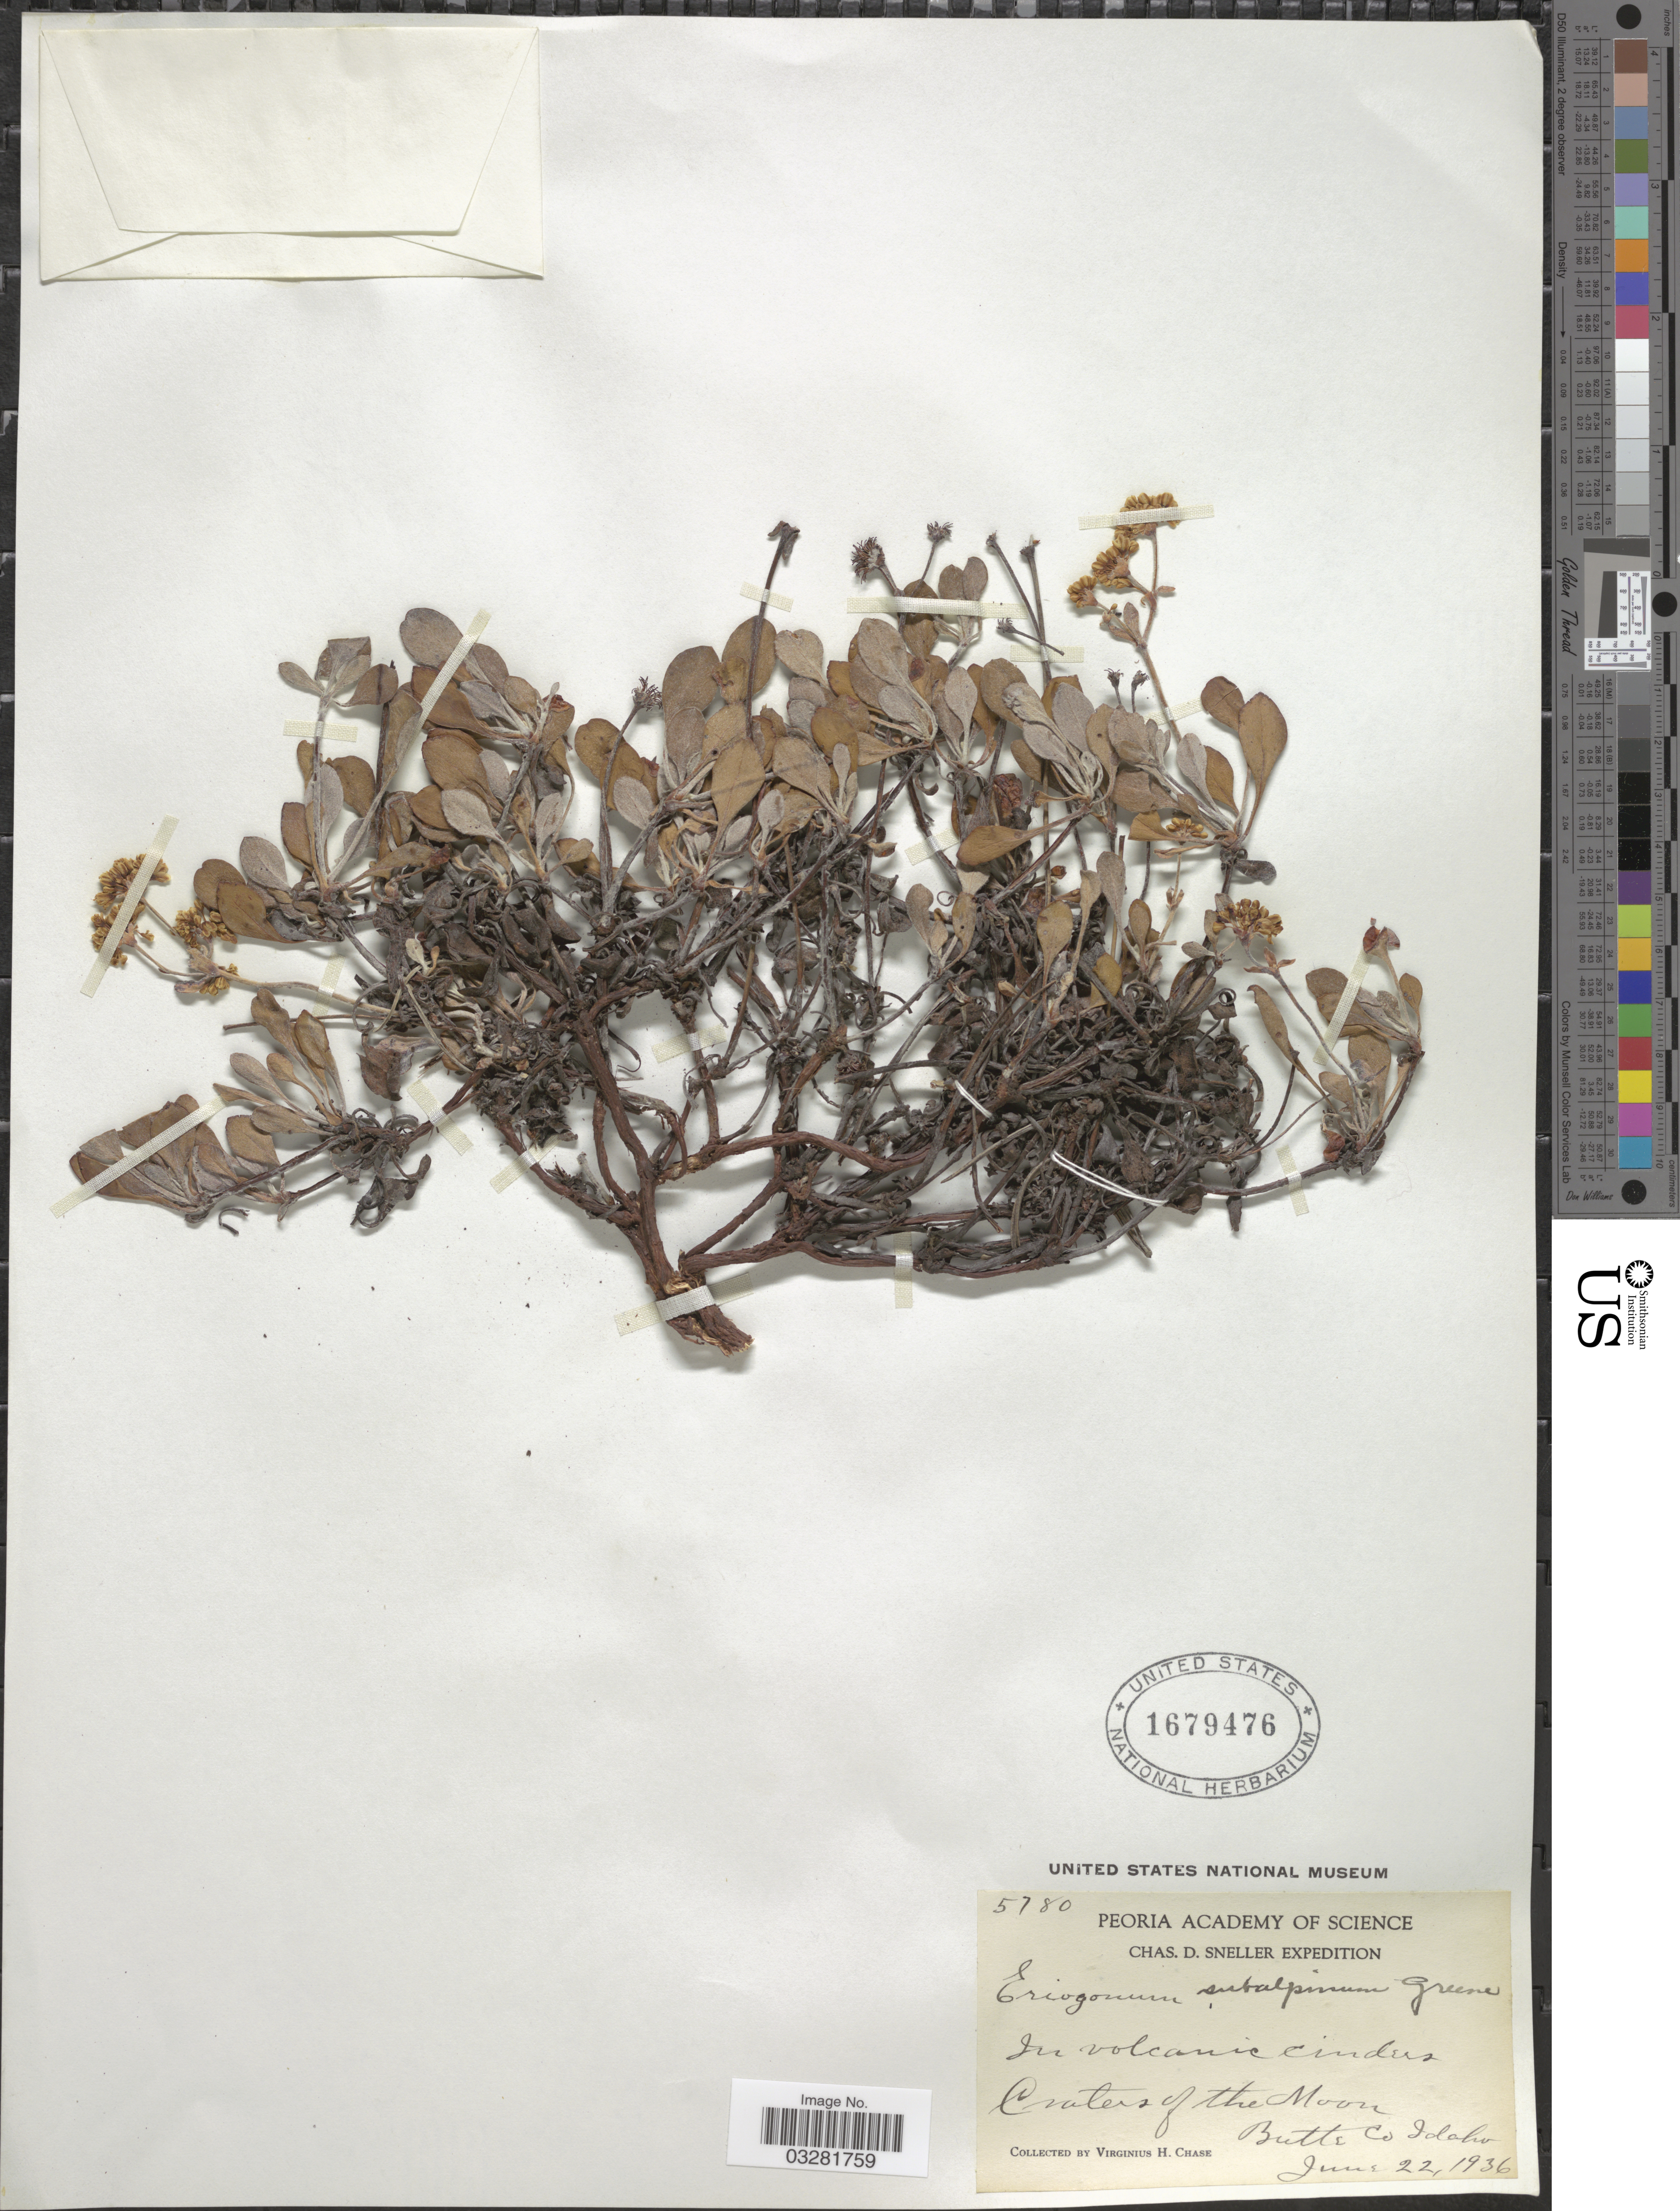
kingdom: Plantae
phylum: Tracheophyta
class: Magnoliopsida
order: Caryophyllales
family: Polygonaceae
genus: Eriogonum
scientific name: Eriogonum umbellatum var. subalpinum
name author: M.E. Jones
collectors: V. H. Chase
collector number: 5780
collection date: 1936-06-22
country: United States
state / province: Idaho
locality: Craters of the Moon. Butte Co.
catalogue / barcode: US 1679476